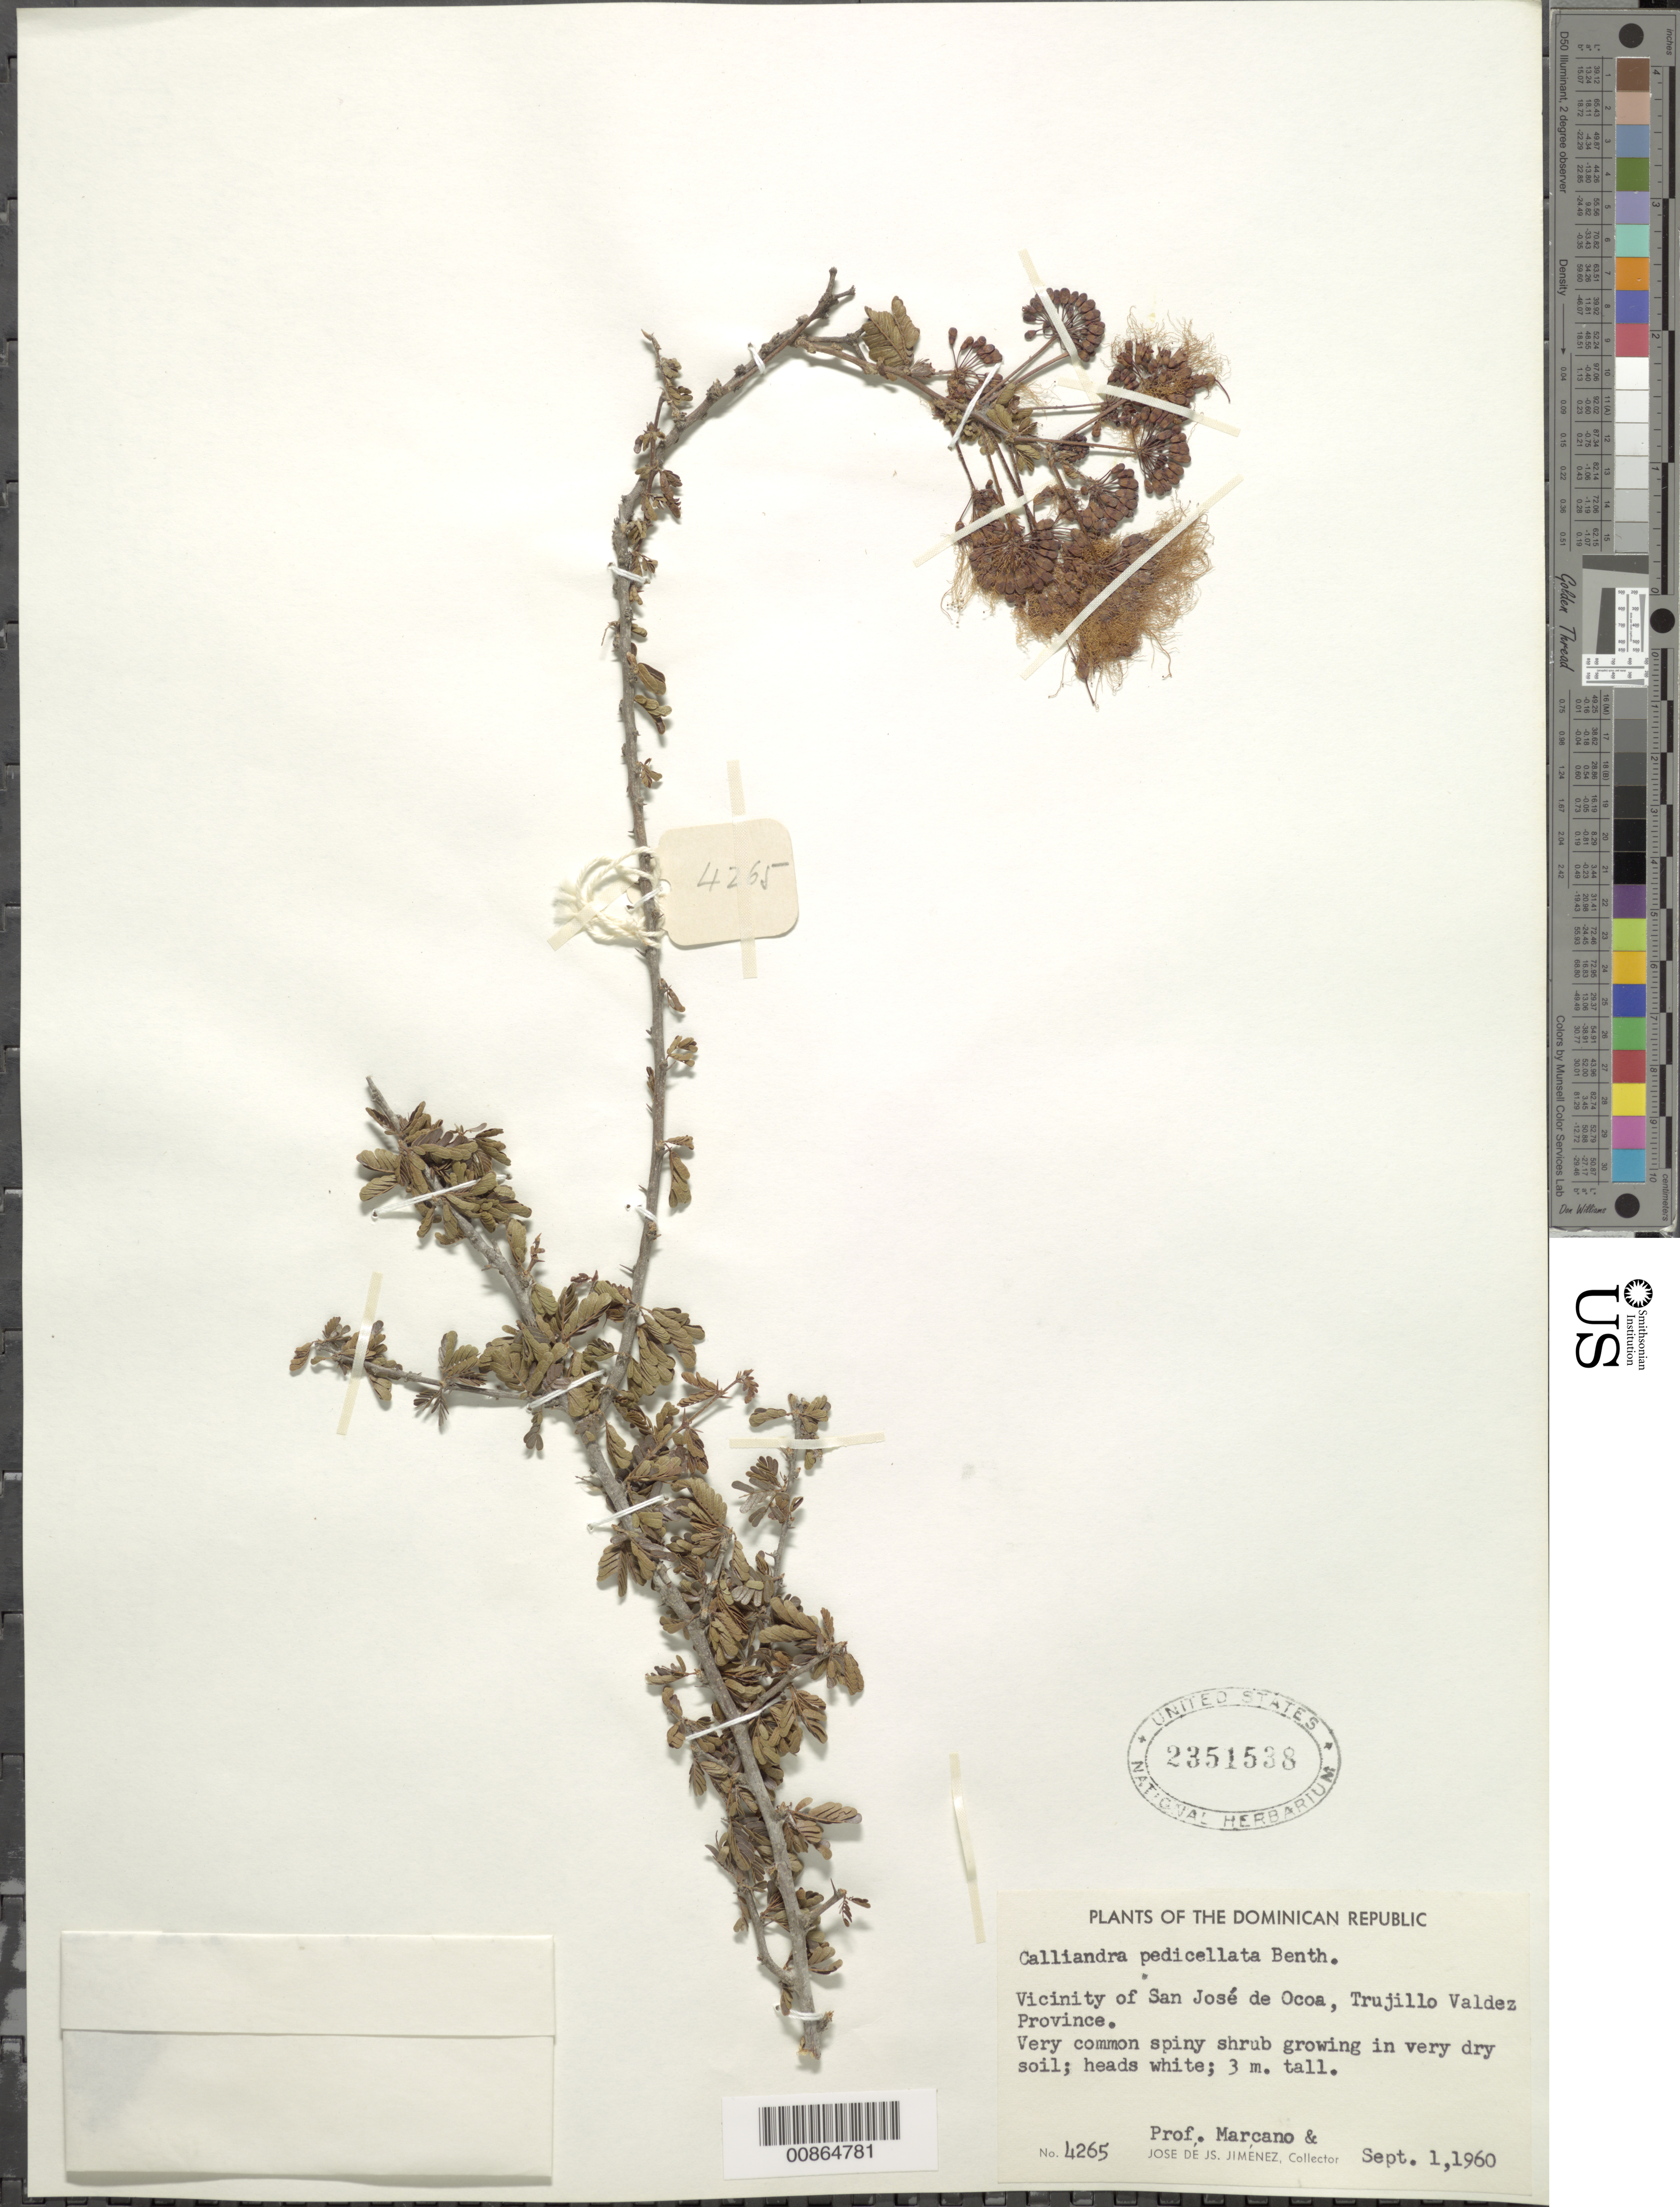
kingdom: Plantae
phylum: Tracheophyta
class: Magnoliopsida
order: Fabales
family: Fabaceae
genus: Calliandra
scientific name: Calliandra pedicellata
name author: Benth.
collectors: J. J. Jiménez Almonte & E. J. Marcano F.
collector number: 4265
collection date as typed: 01 Sep 1960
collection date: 1960-09-01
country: Dominican Republic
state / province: Peravia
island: Hispaniola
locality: Vicinity of San José de Ocoa, Trujillo Valdez Province (obsolete).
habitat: Growing in very dry soil.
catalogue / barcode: US 2351538